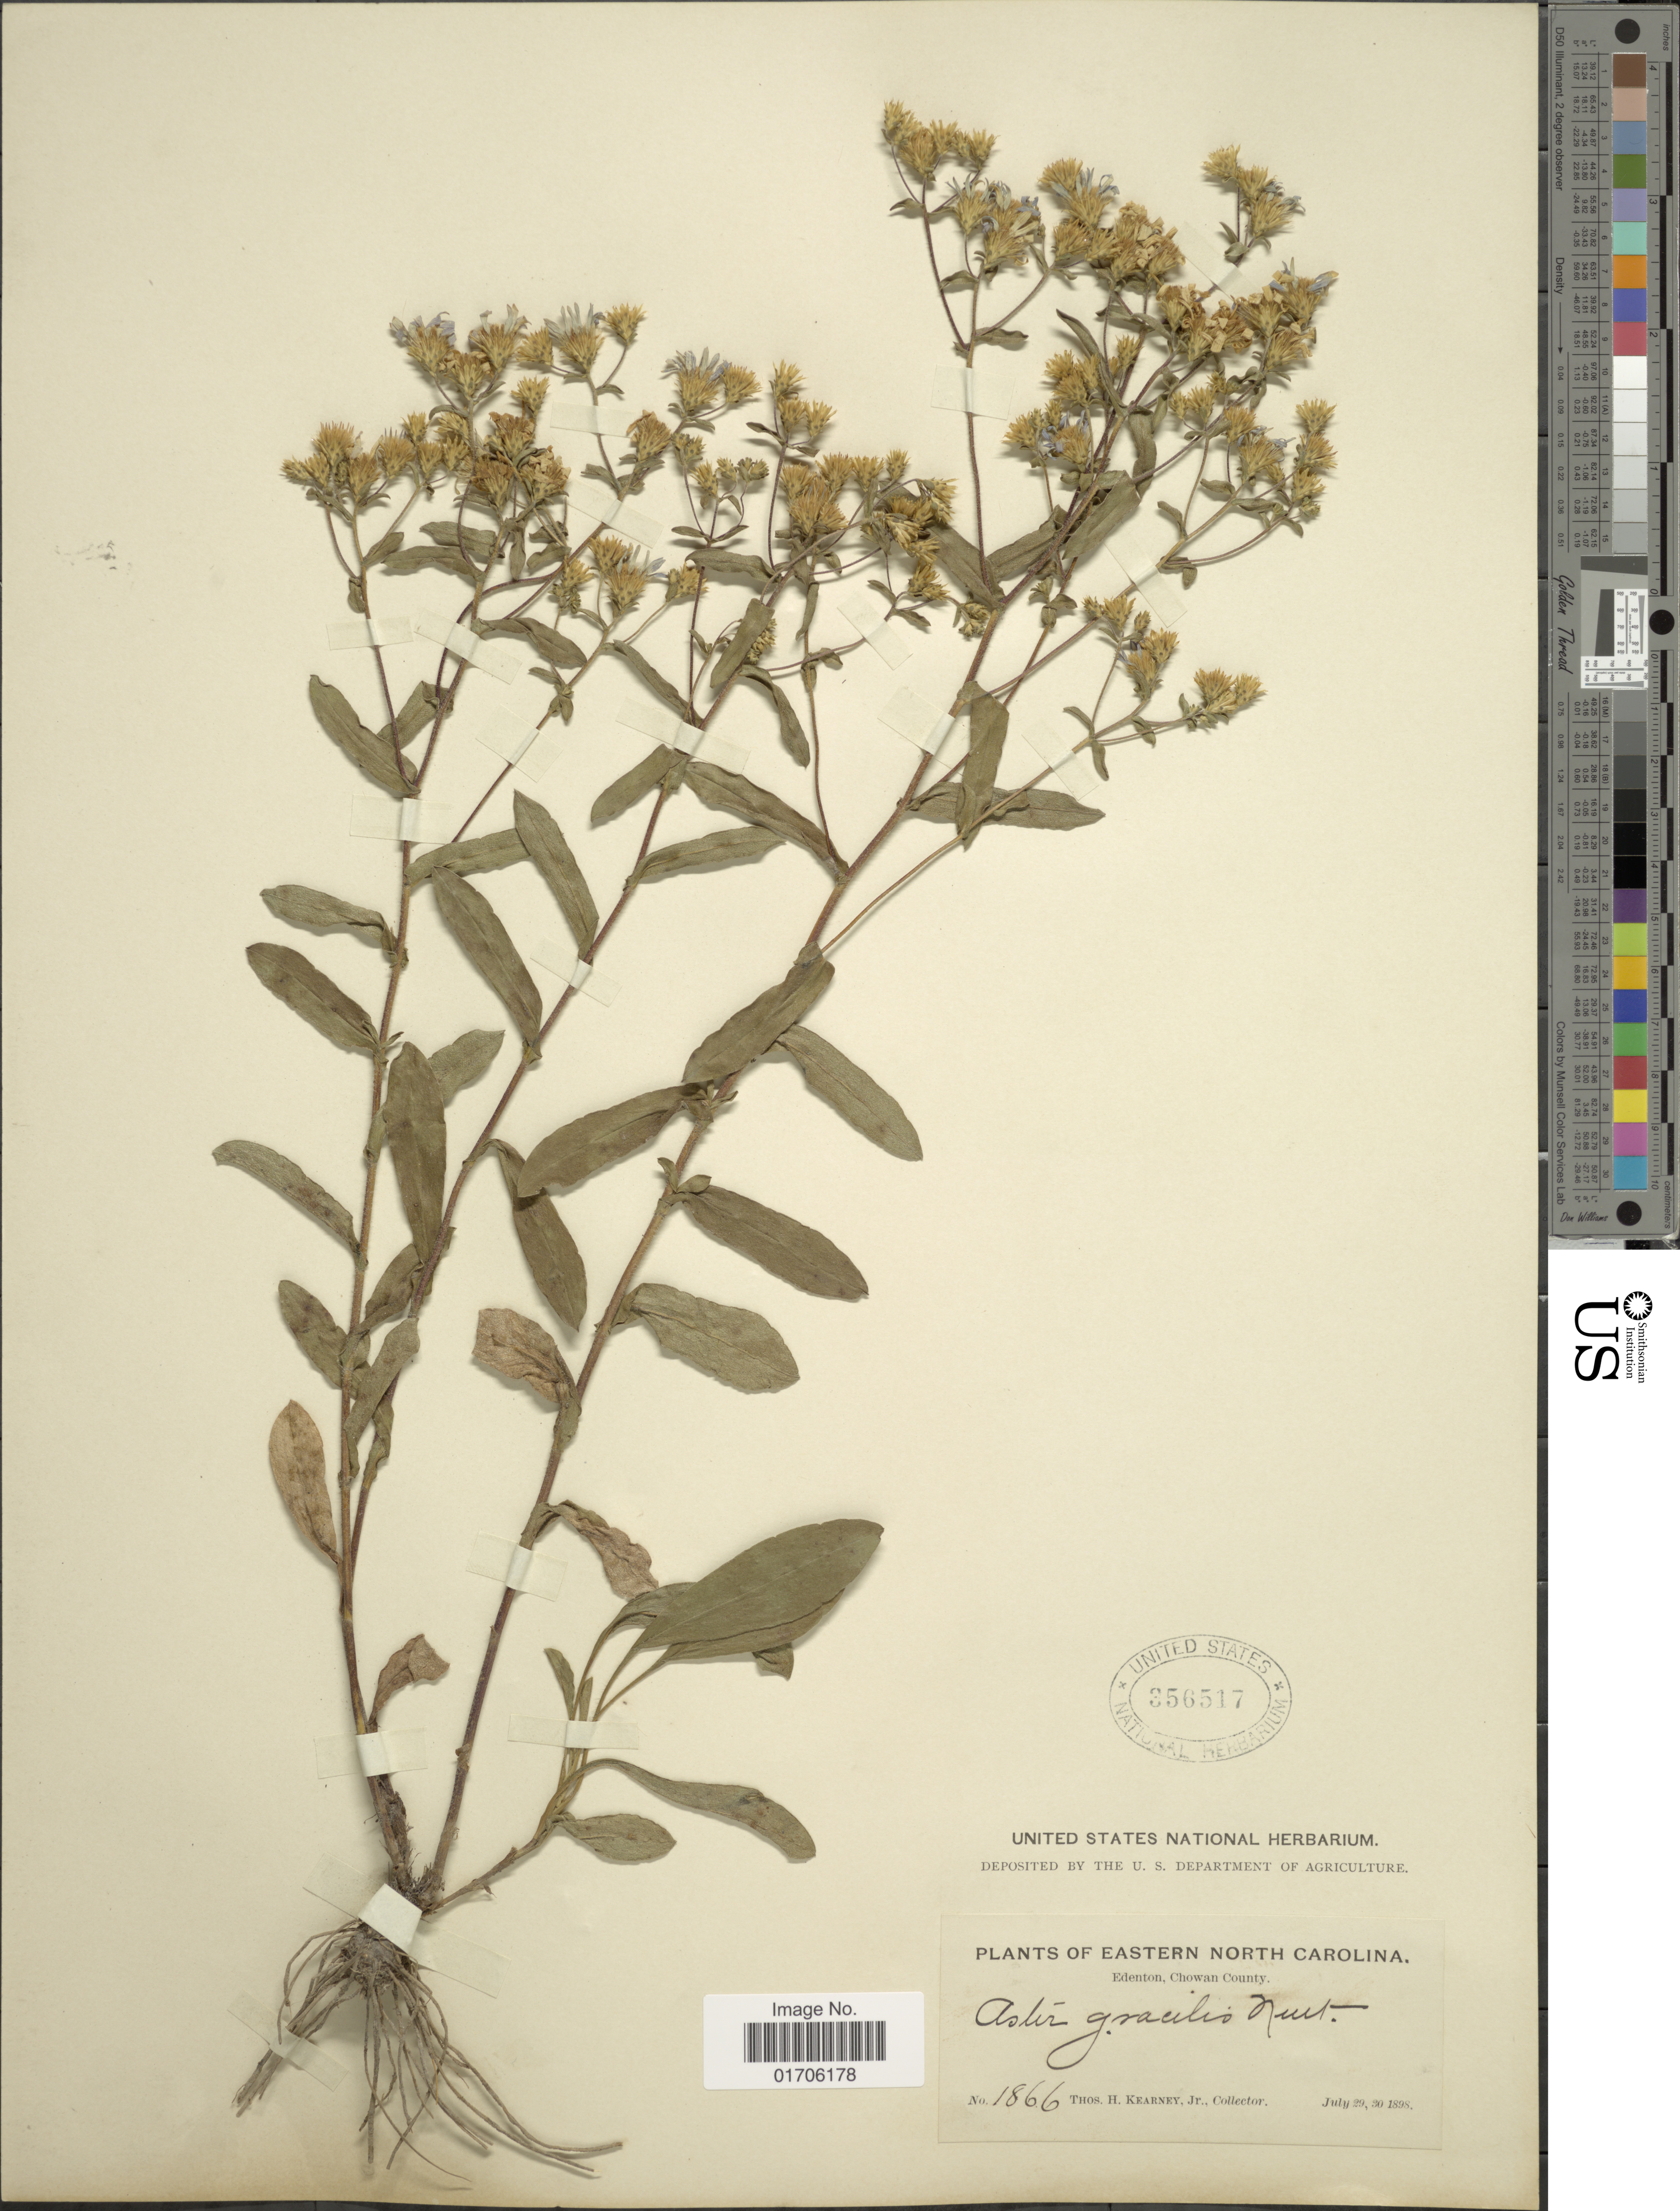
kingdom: Plantae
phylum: Tracheophyta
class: Magnoliopsida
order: Asterales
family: Asteraceae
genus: Eurybia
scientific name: Eurybia compacta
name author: G.L. Nesom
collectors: T. H. Kearney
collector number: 1866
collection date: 1898-07-29/1898-07-30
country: United States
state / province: North Carolina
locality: Eastern North Carolina. Edenton, Chowan County.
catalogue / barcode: US 356517